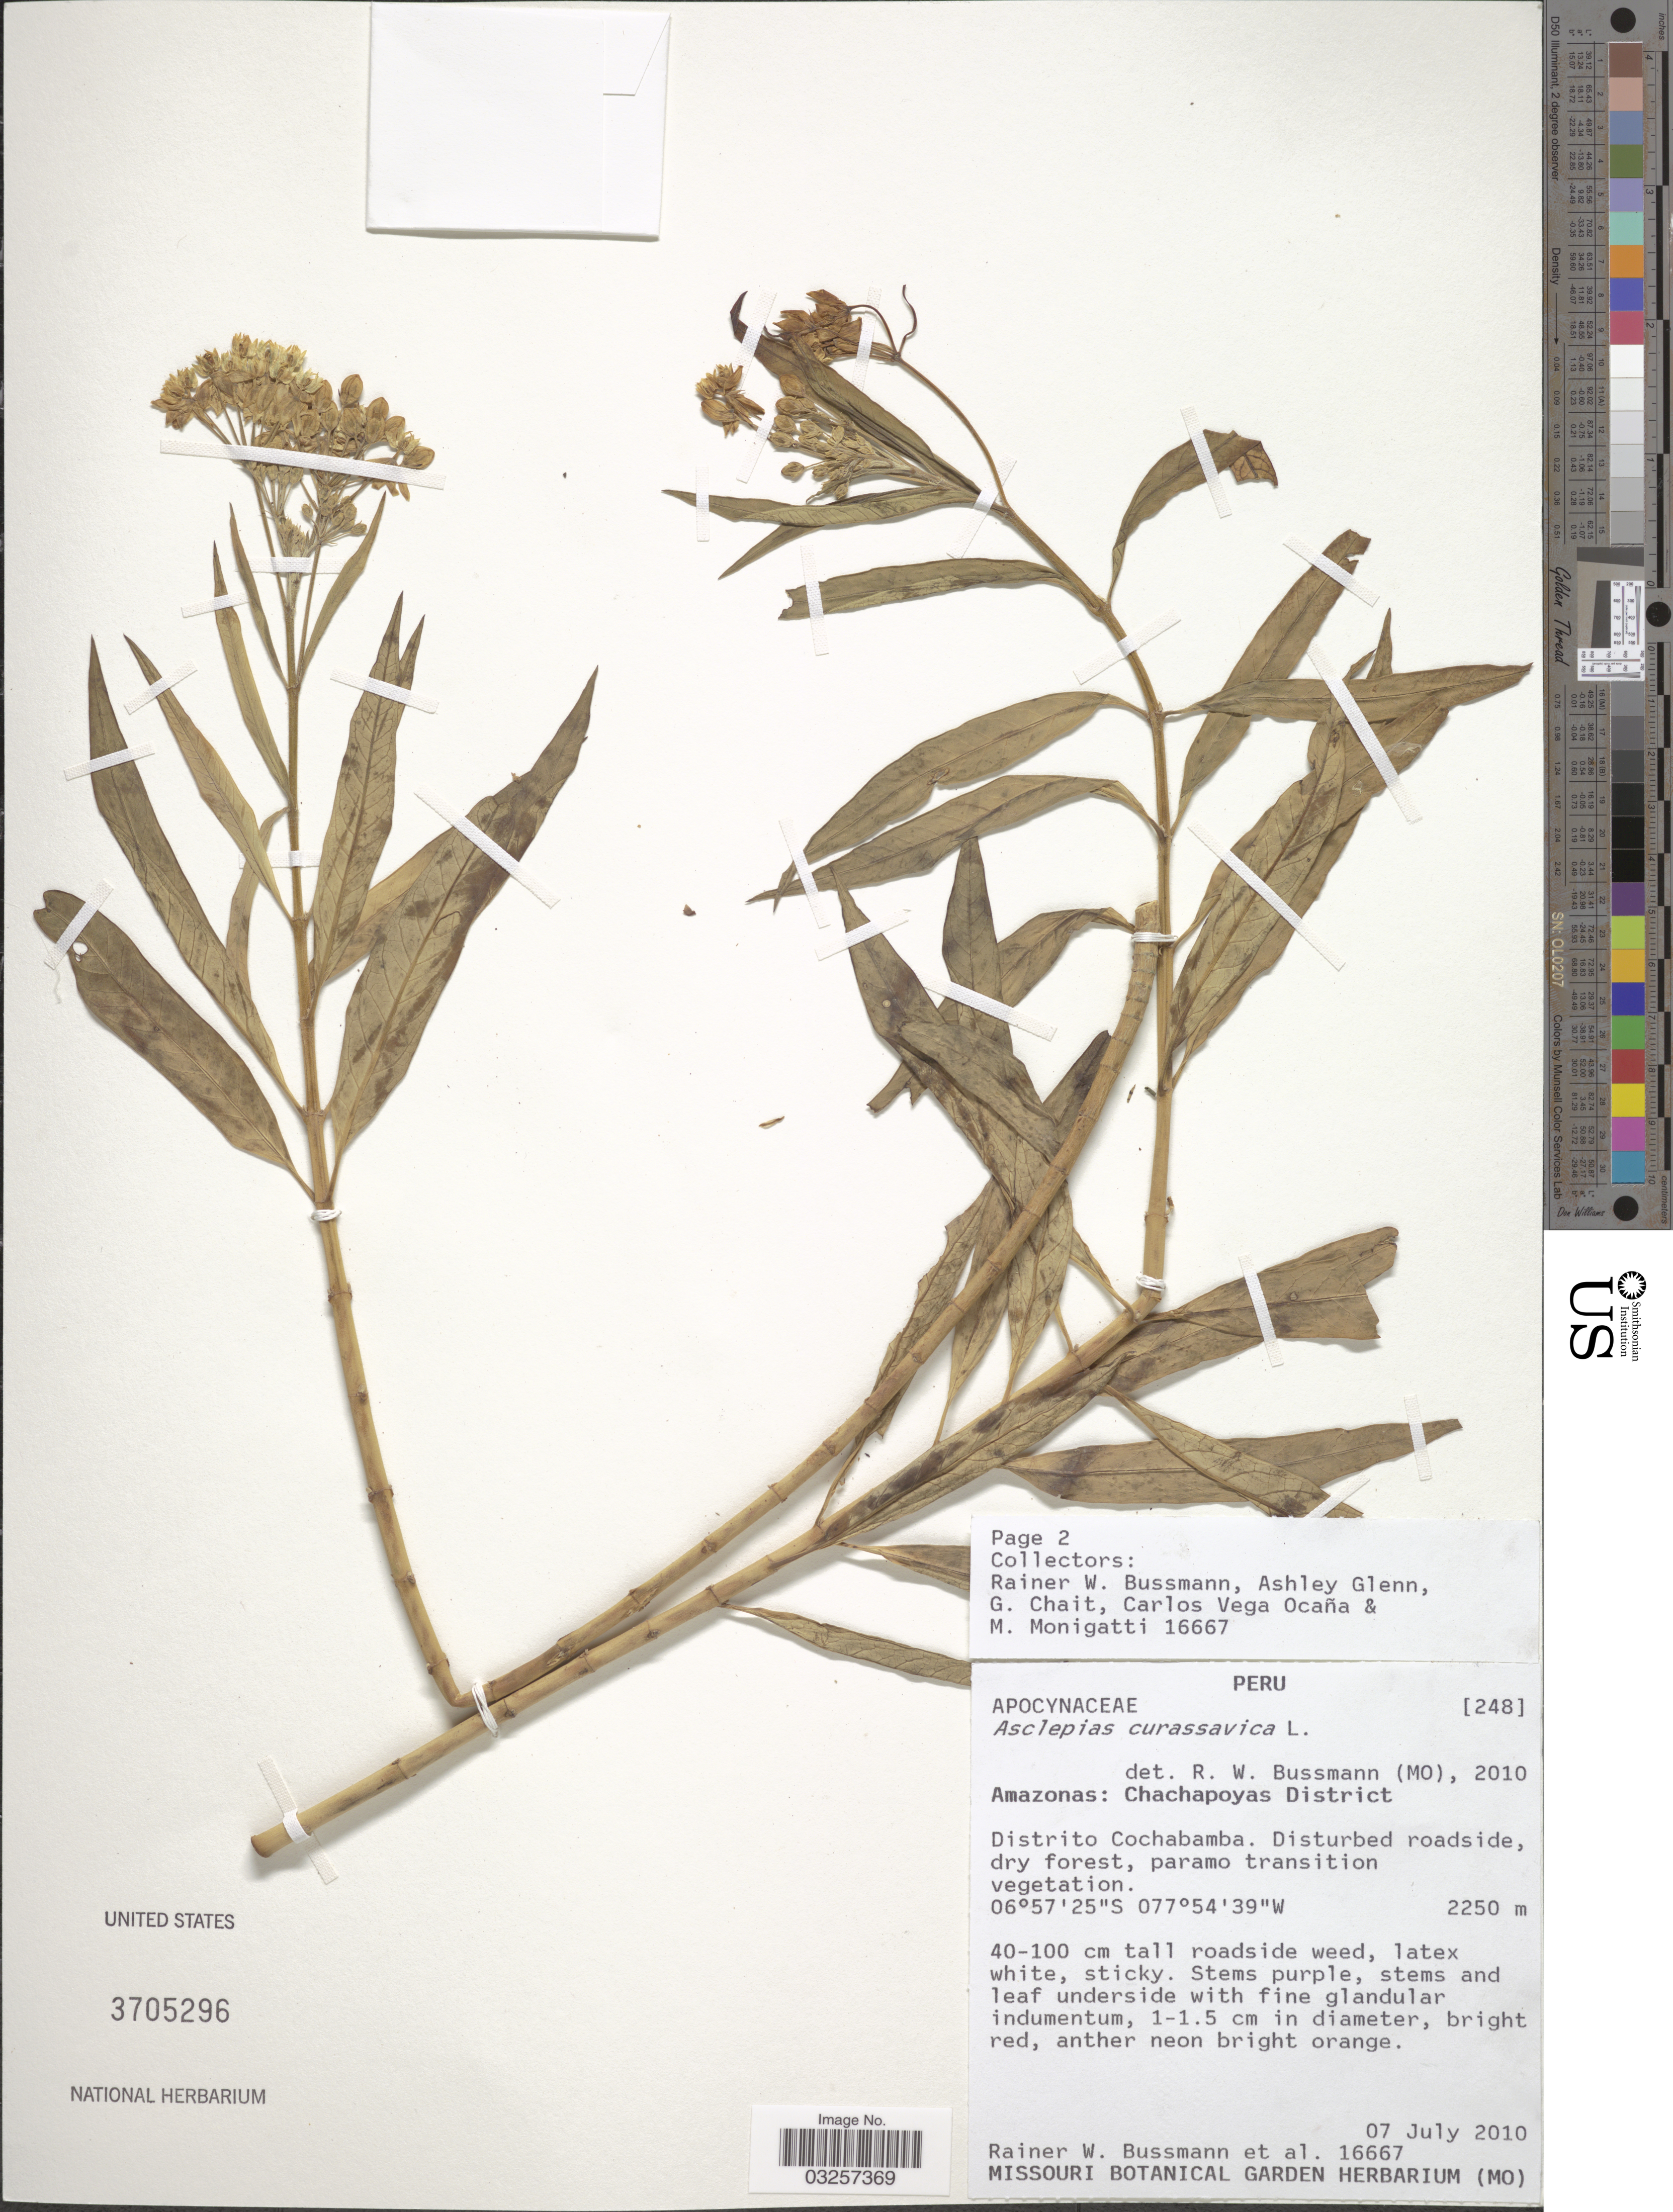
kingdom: Plantae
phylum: Tracheophyta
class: Magnoliopsida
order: Gentianales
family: Apocynaceae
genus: Asclepias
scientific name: Asclepias curassavica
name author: L.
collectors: R. W. Bussmann, A. Glenn, G. Chait, C. Ocaña & M. Monigatti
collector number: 16667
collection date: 2010-07-07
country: Peru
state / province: Amazonas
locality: Chachapoyas District. Distrito Cochabamba.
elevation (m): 2250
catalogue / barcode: US 3705296